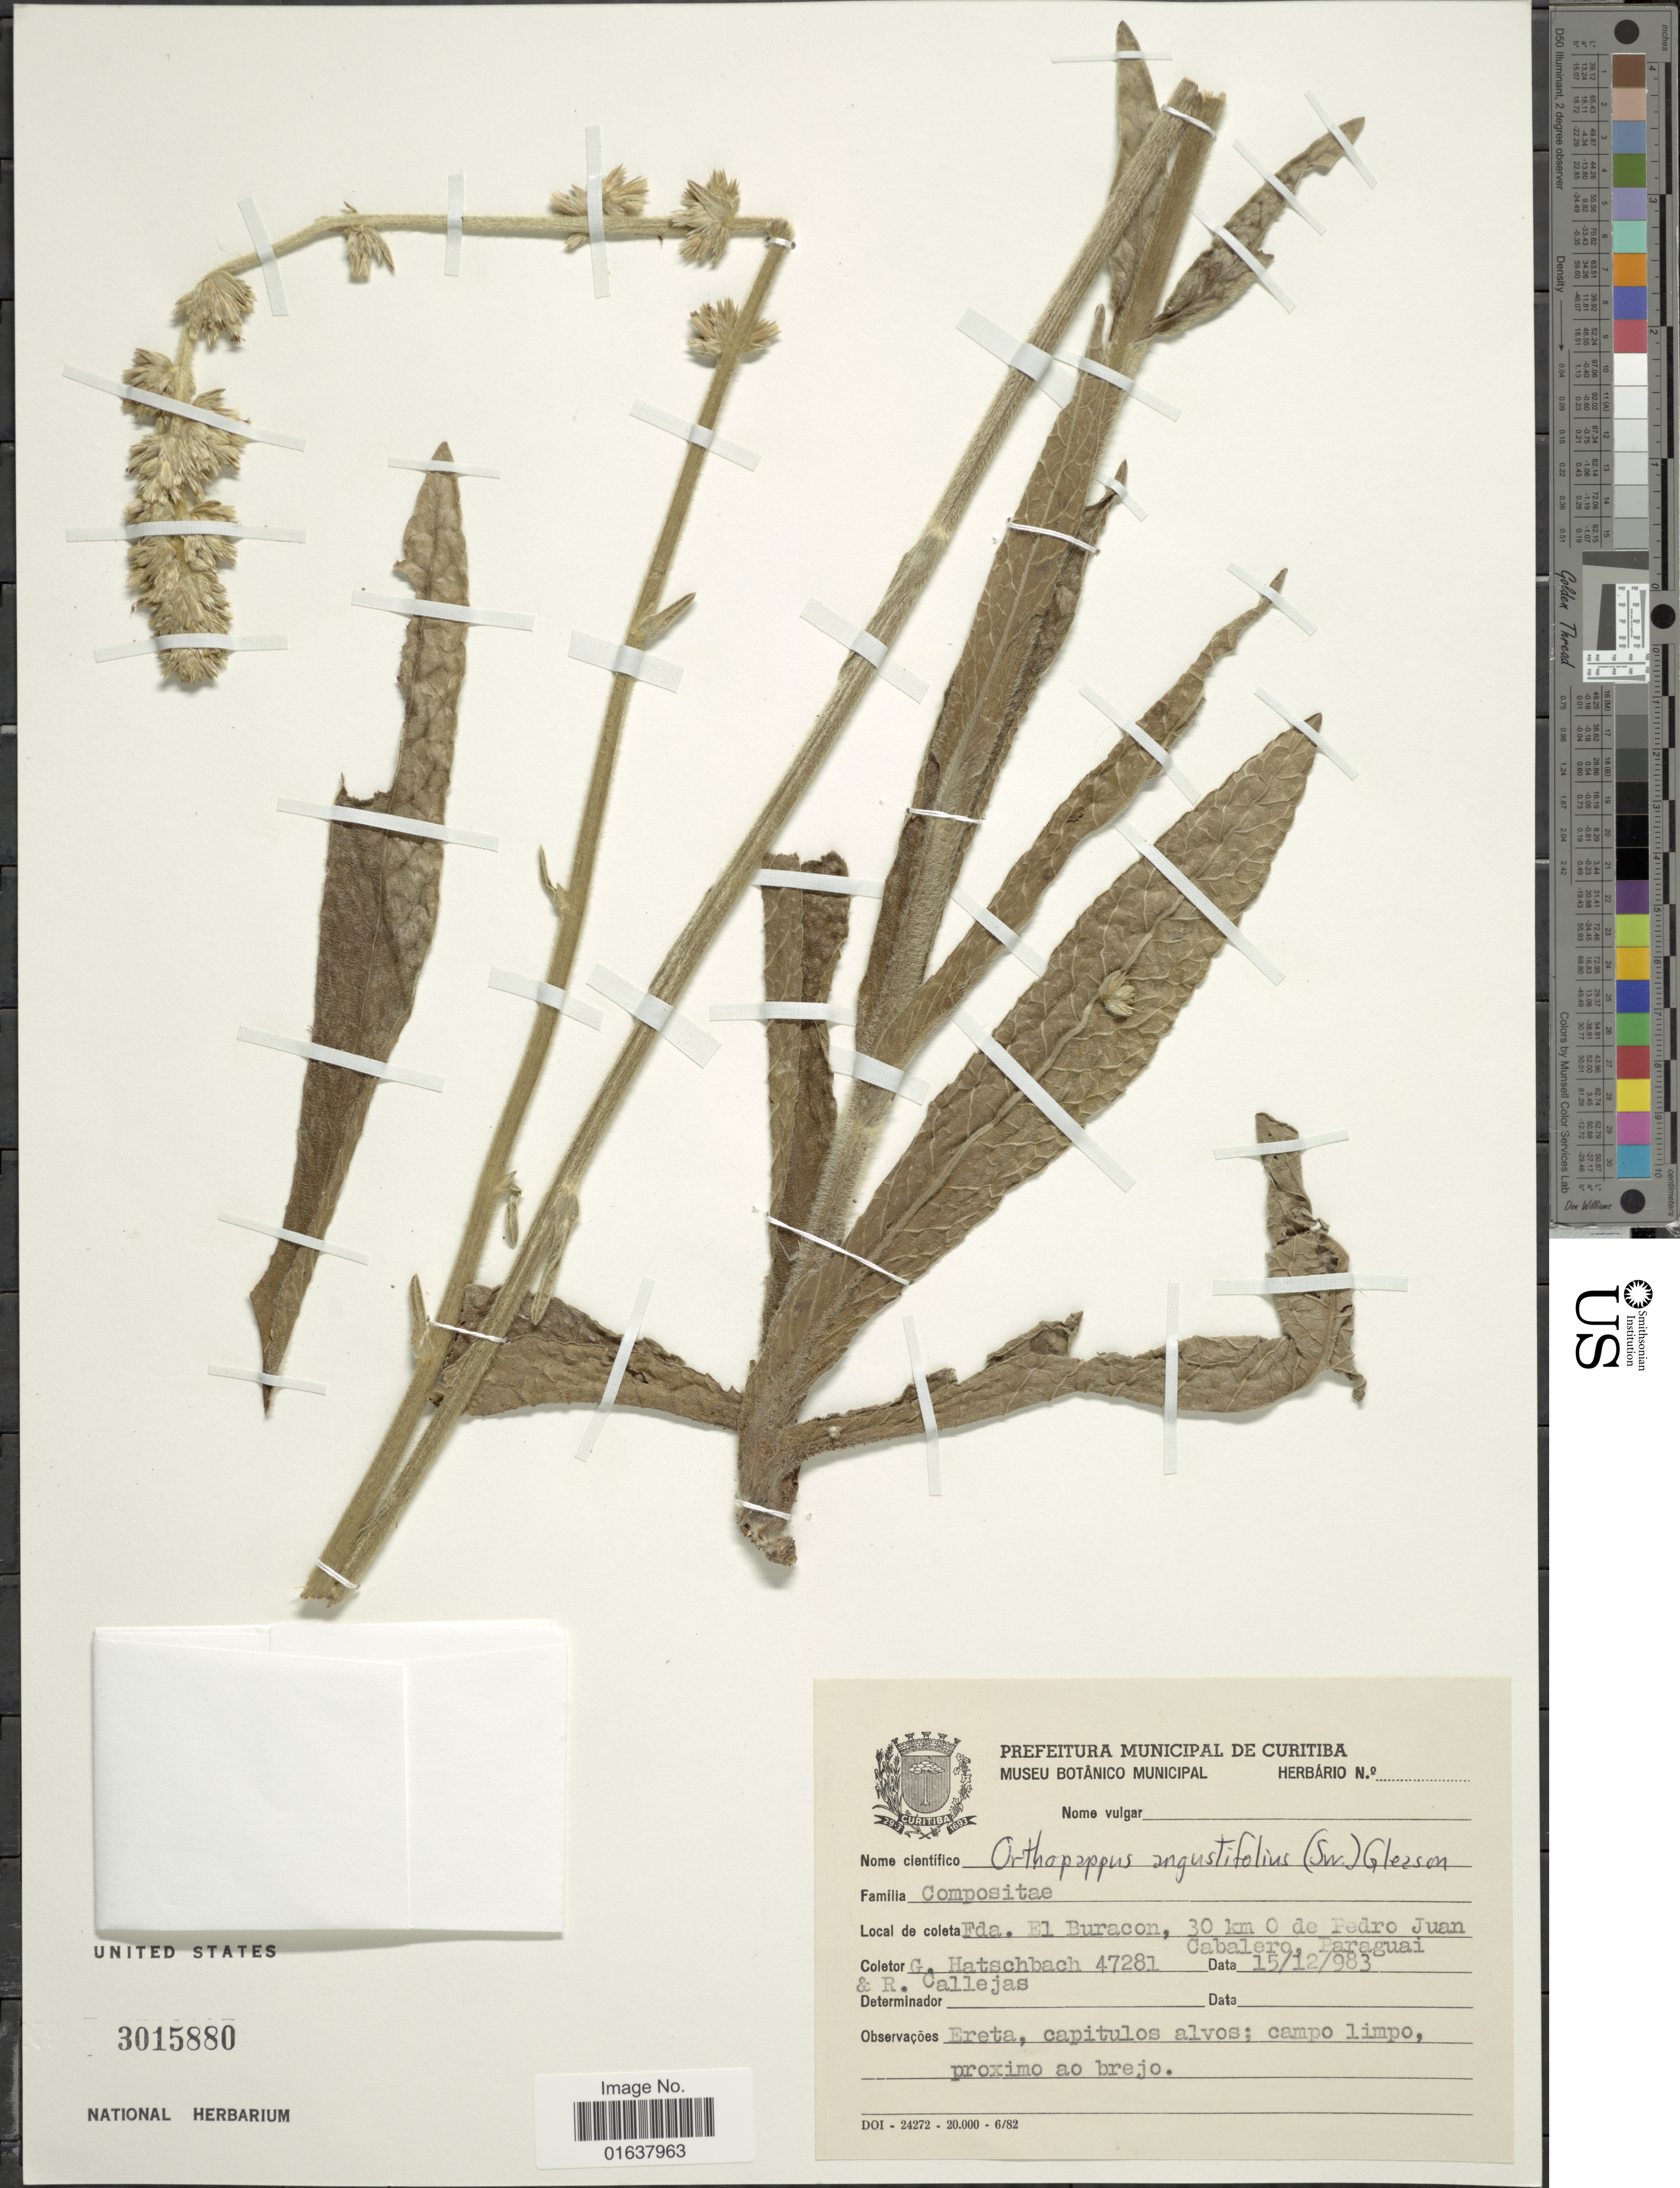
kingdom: Plantae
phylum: Tracheophyta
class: Magnoliopsida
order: Asterales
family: Asteraceae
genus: Orthopappus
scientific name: Orthopappus angustifolius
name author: (Sw.) Gleason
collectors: G. Hatschbach & R. Callejas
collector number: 47281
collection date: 1983-12-15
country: Paraguay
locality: Fda. El Buracon, 30 km O de Pedro Juan Cabalero, Paraguai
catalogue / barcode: US 3015880